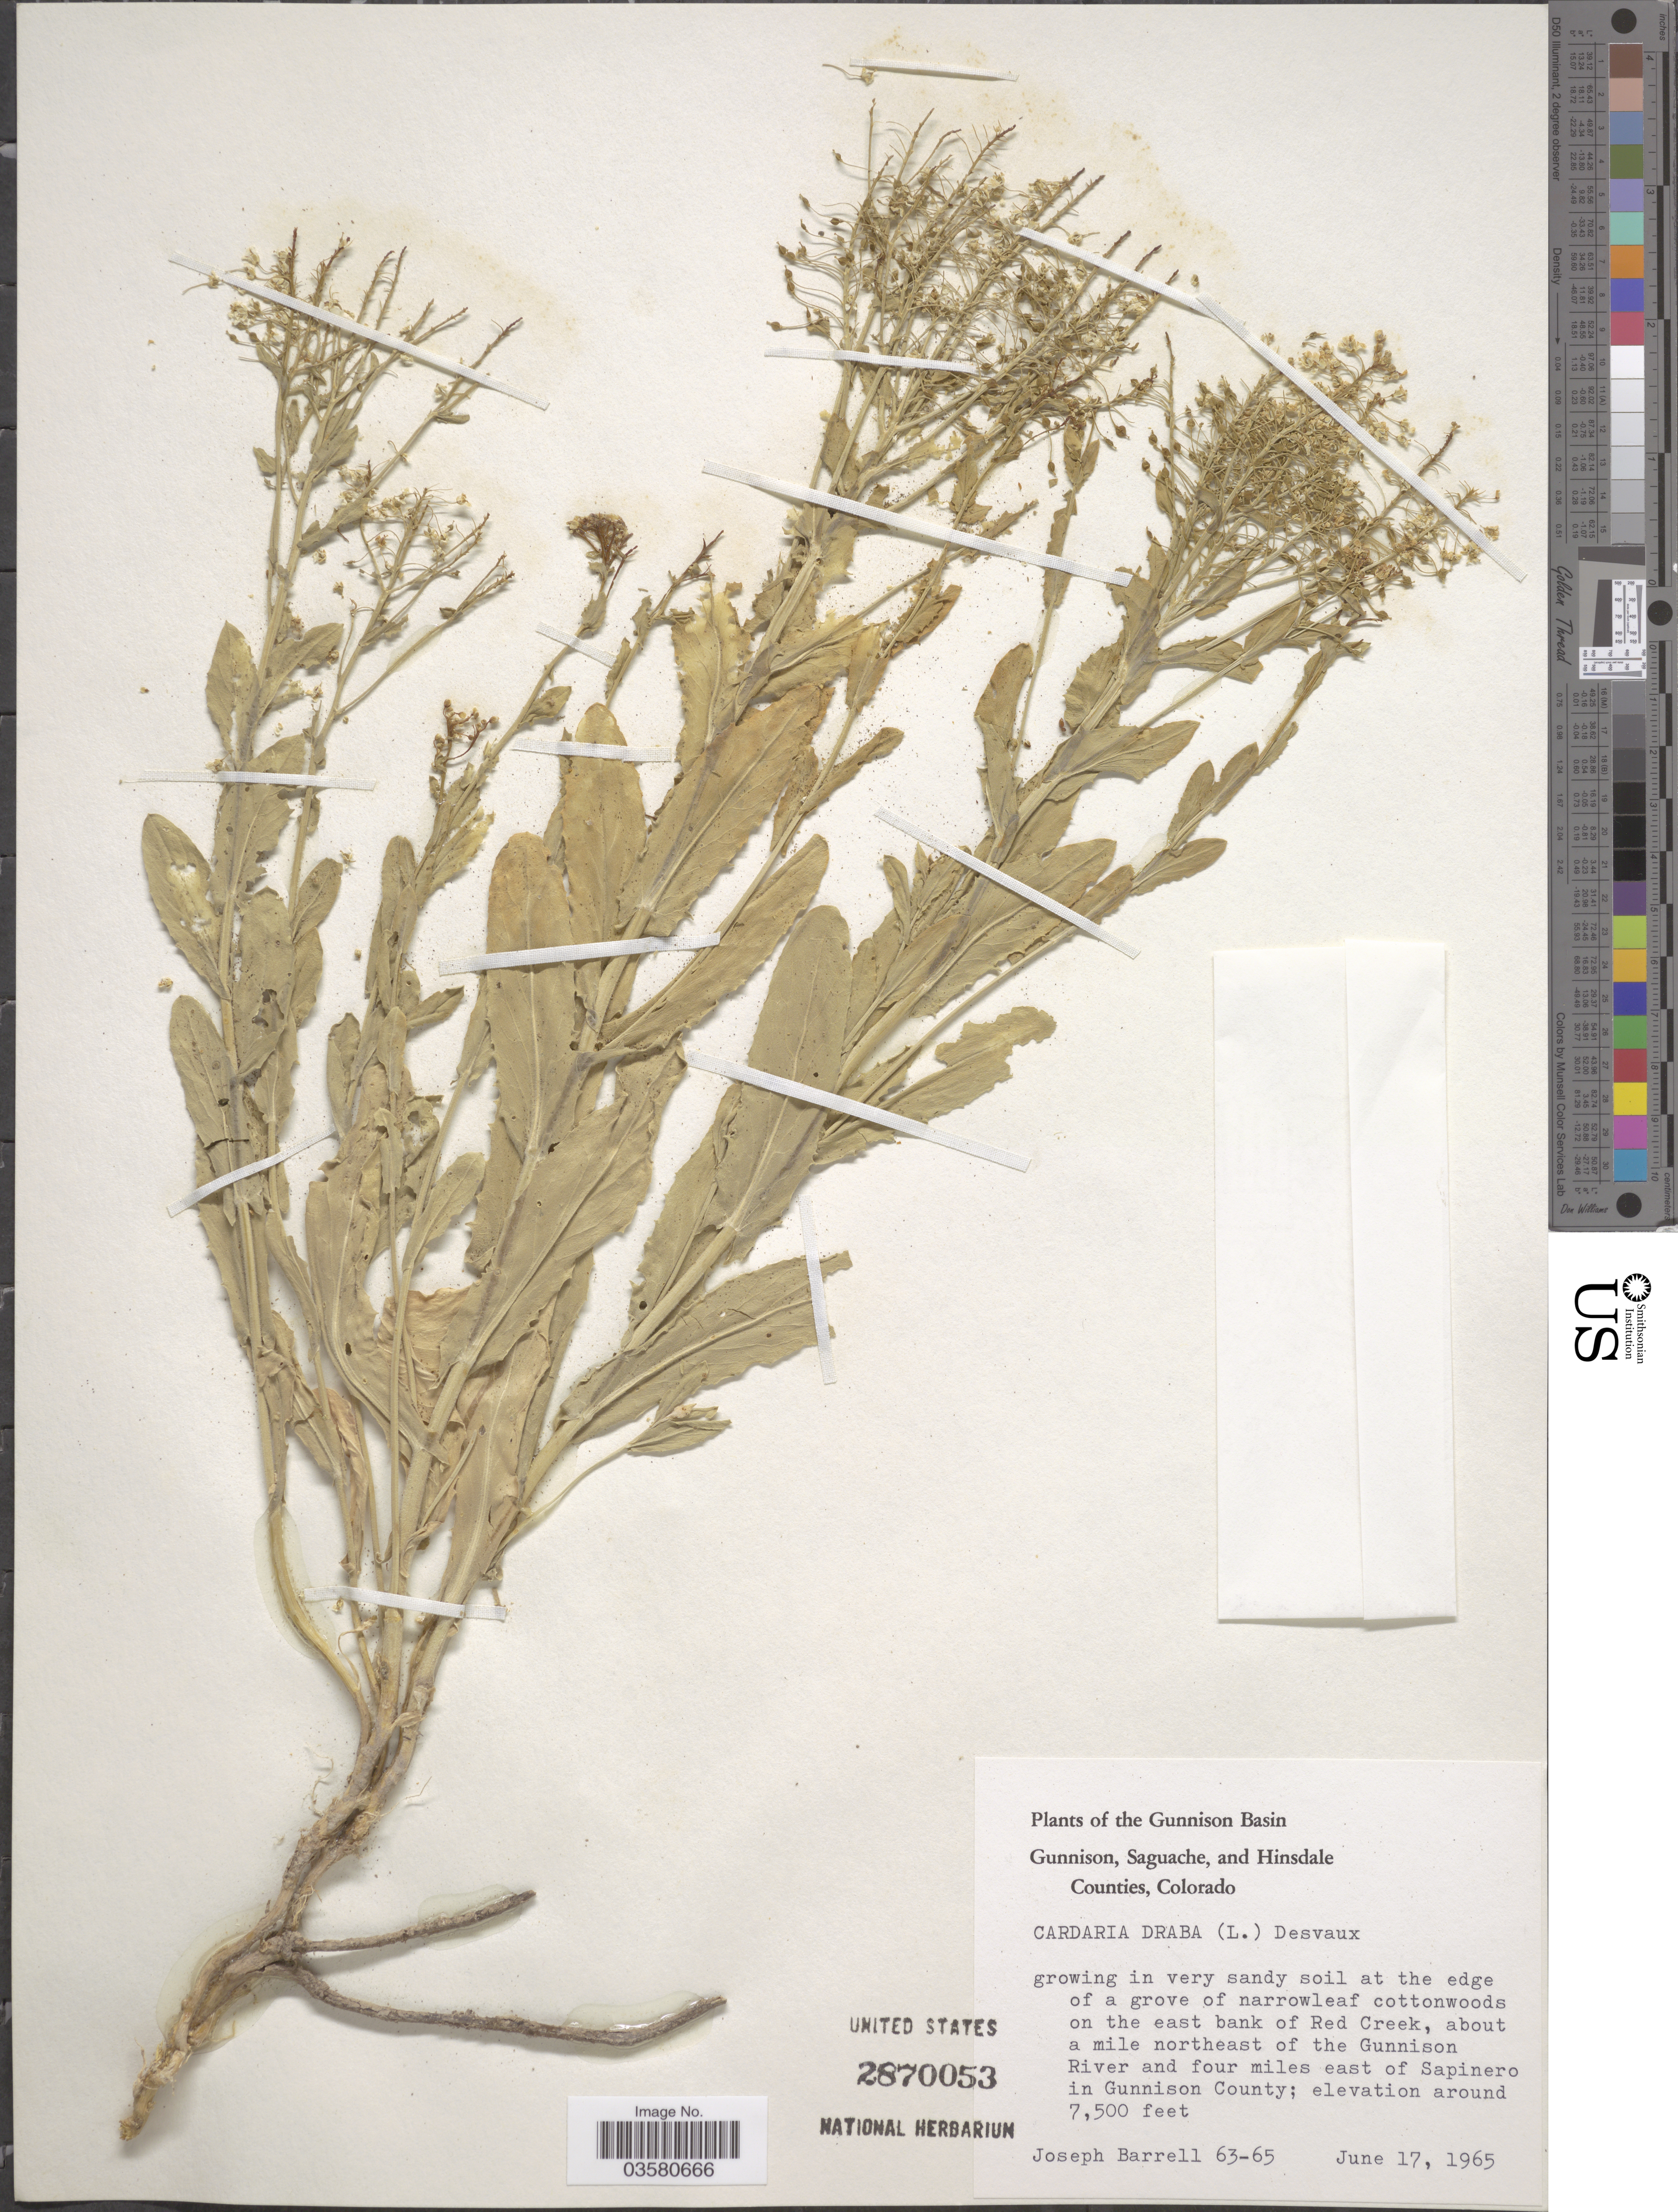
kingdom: Plantae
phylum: Tracheophyta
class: Magnoliopsida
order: Brassicales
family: Brassicaceae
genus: Lepidium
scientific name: Lepidium draba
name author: L.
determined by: Strong, M. T., (US), Smithsonian Institution - National Museum of Natural History (UNITED STATES)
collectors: J. Barrell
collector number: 63-65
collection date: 1965-06-17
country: United States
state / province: Colorado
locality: The Gunnison Basin. At the edge of a grove of narrowleaf cottonwoods on the east bank of Red Creek, about a mile northeast of the Gunnison River and four miles east of Sapinero in Gunnison County.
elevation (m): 2286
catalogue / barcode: US 2870053